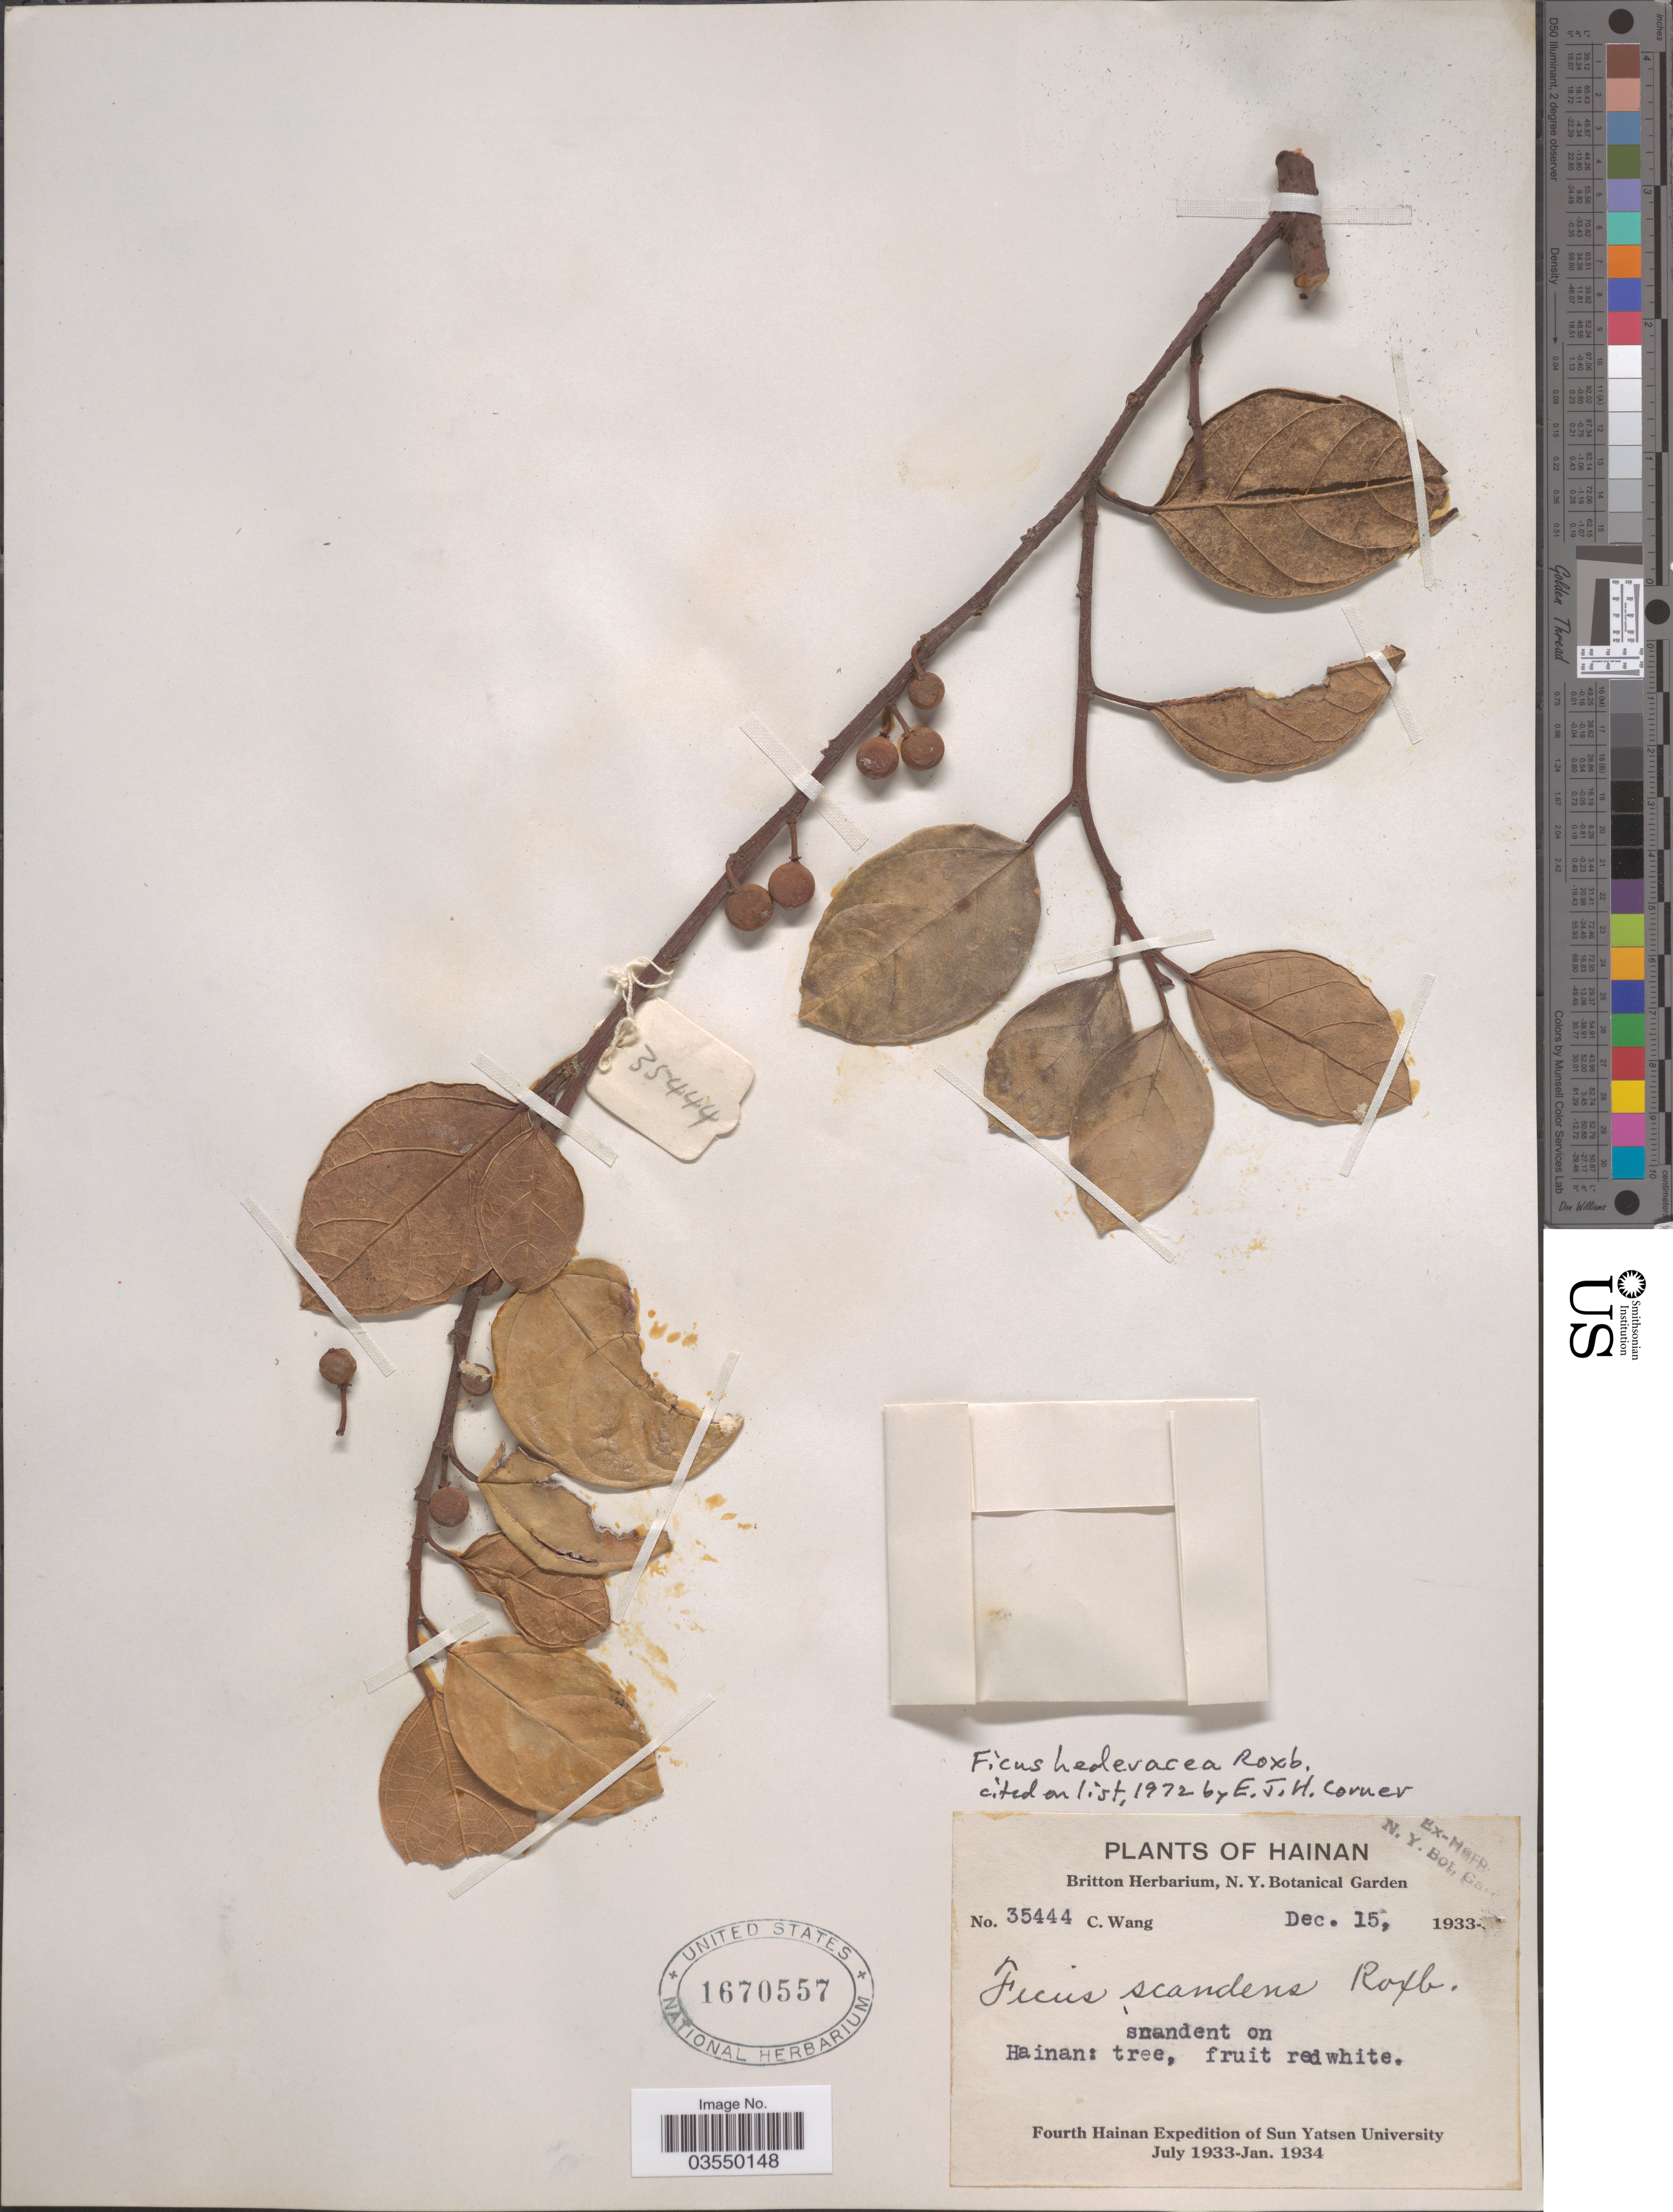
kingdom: Plantae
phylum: Tracheophyta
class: Magnoliopsida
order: Rosales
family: Moraceae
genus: Ficus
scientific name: Ficus hederacea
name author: Roxb.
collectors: C. Wang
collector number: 35444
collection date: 1933-12-15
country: China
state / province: Hainan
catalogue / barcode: US 1670557